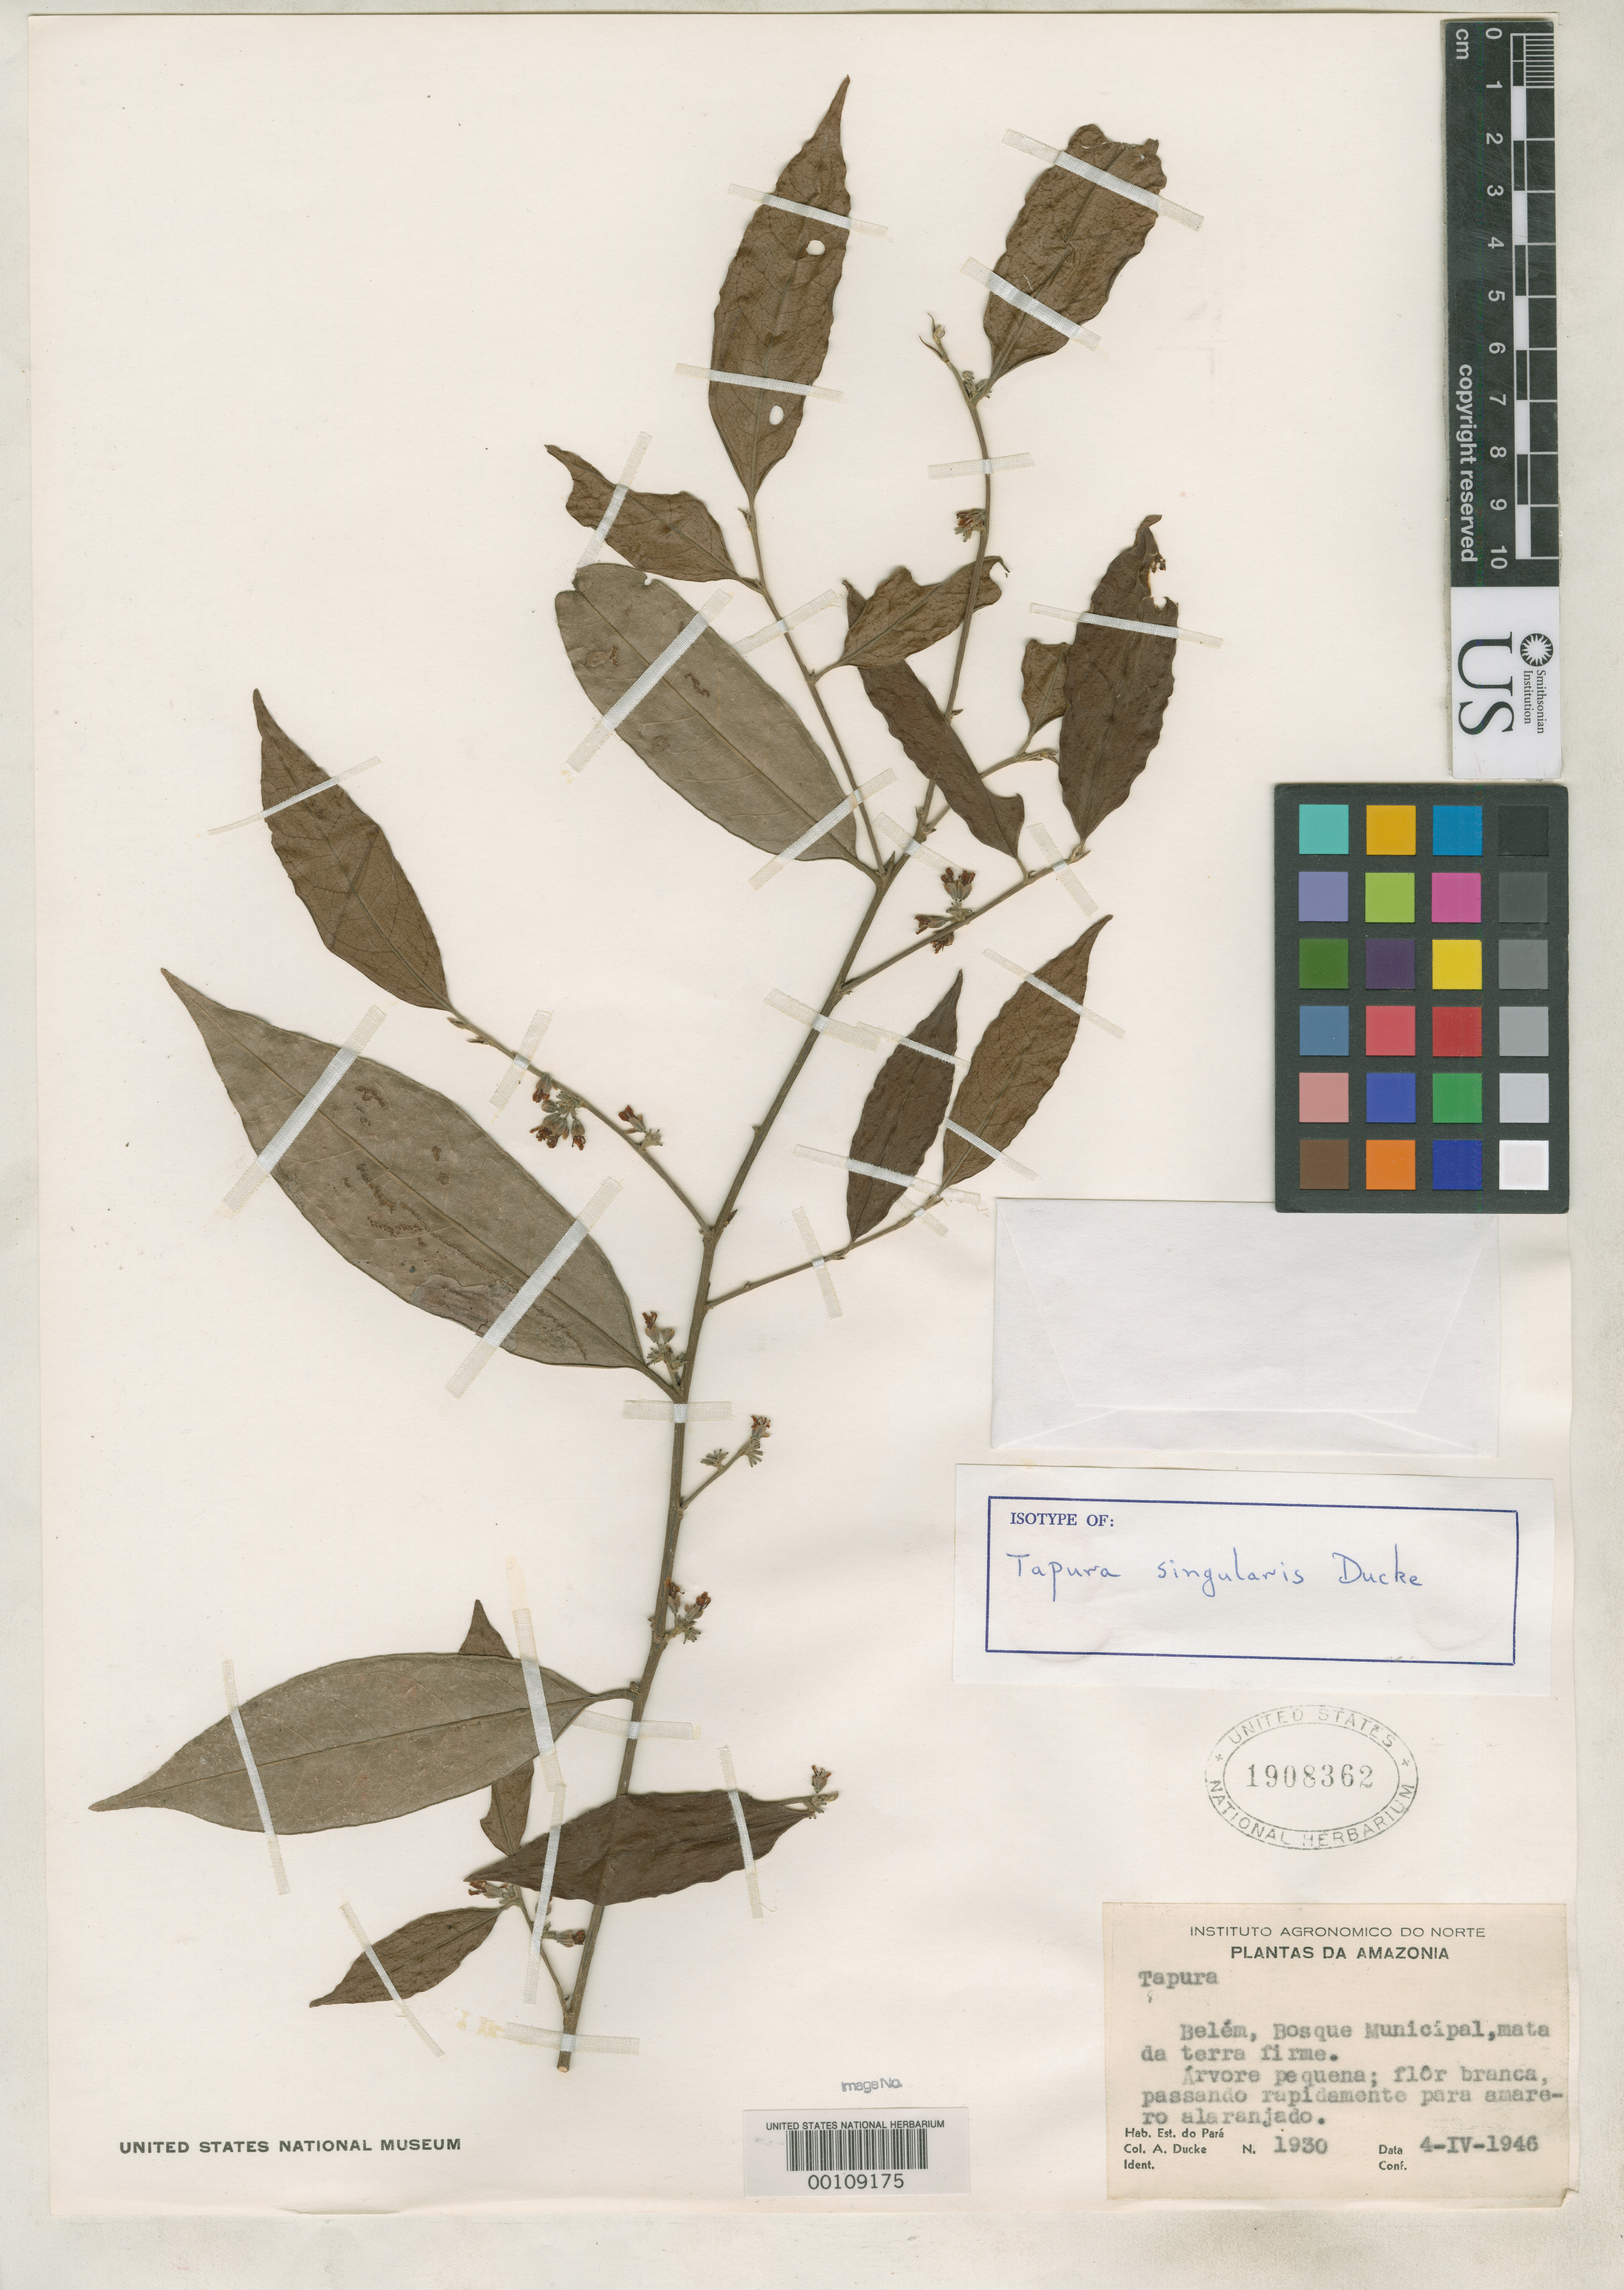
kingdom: Plantae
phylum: Tracheophyta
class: Magnoliopsida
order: Malpighiales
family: Dichapetalaceae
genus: Tapura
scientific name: Tapura singularis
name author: Ducke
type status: Isotype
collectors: A. Ducke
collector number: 1930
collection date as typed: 04 Apr 1946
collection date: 1946-04-04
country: Brazil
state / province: Pará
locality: Belem, bosque municipal.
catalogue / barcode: US 1908362